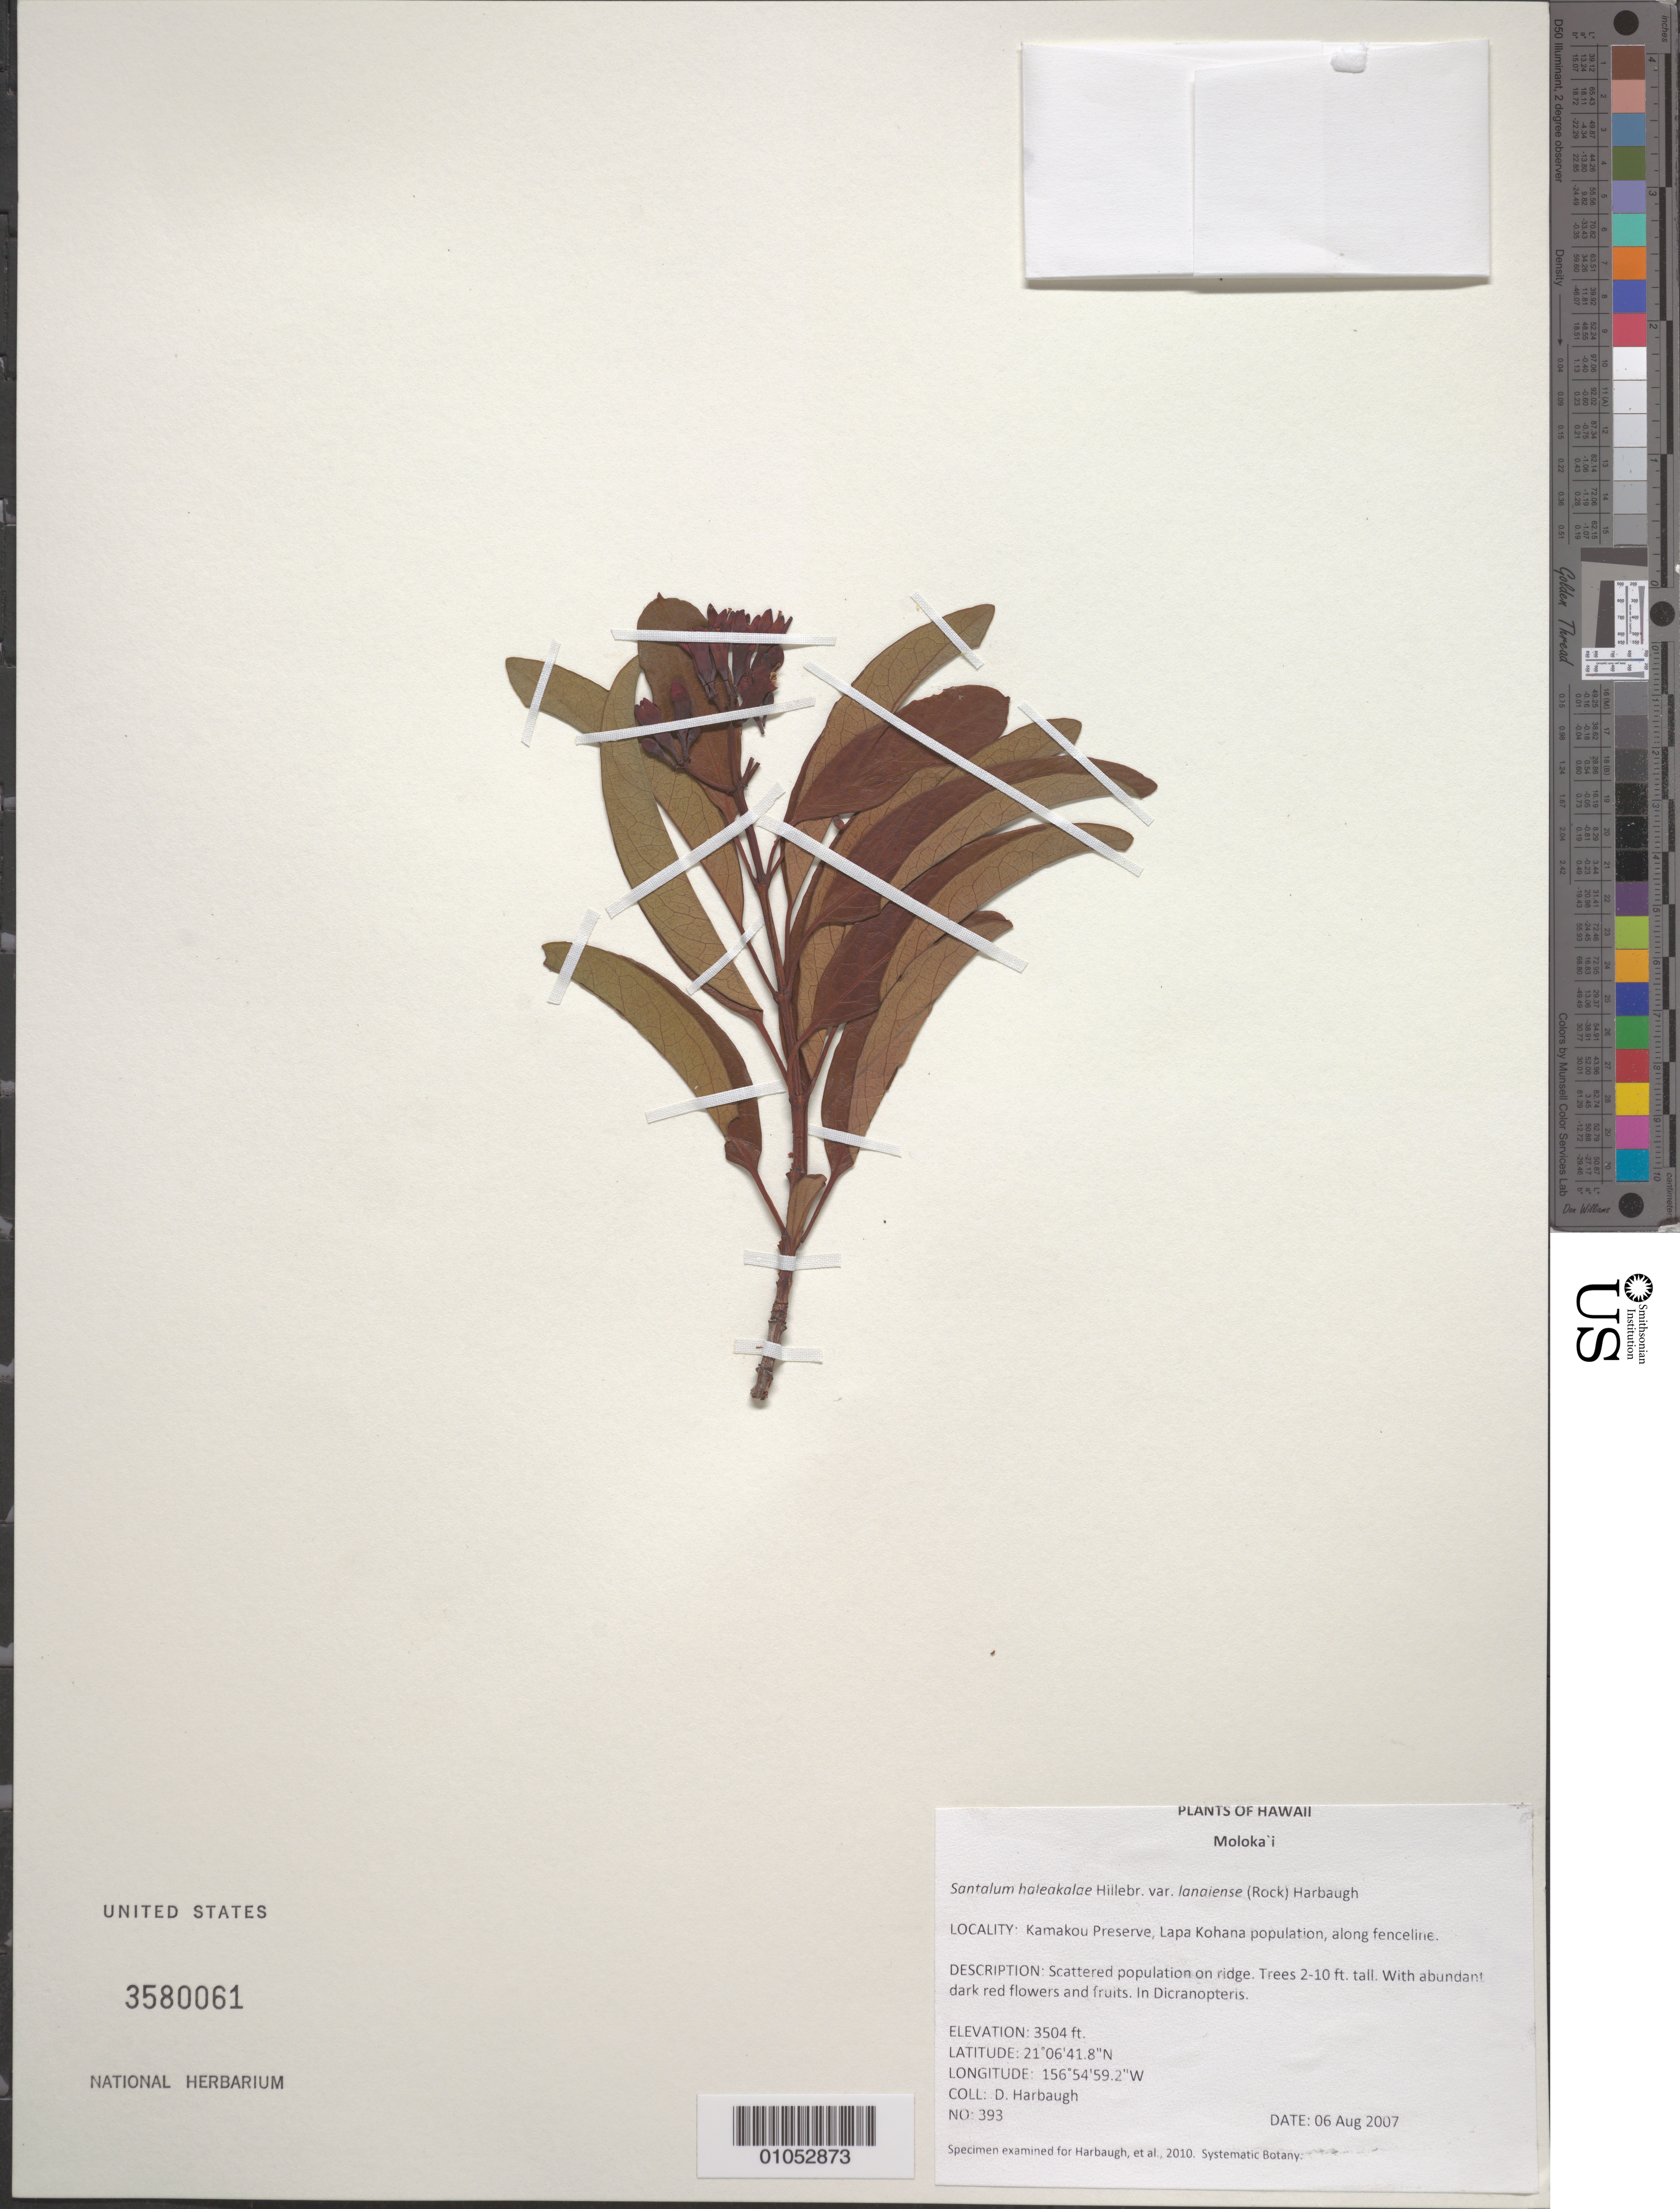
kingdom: Plantae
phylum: Tracheophyta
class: Magnoliopsida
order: Santalales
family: Santalaceae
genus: Santalum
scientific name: Santalum haleakalae var. lanaiense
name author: (Rock) Harbaugh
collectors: D. Harbaugh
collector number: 393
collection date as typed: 6 Aug 2007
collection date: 2007-08-06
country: United States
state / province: Hawaii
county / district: Maui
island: Moloka'i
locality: Kamakou Preserve, Lapa Kohana population, along fenceline.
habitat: On ridge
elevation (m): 1068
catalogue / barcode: US 3580061